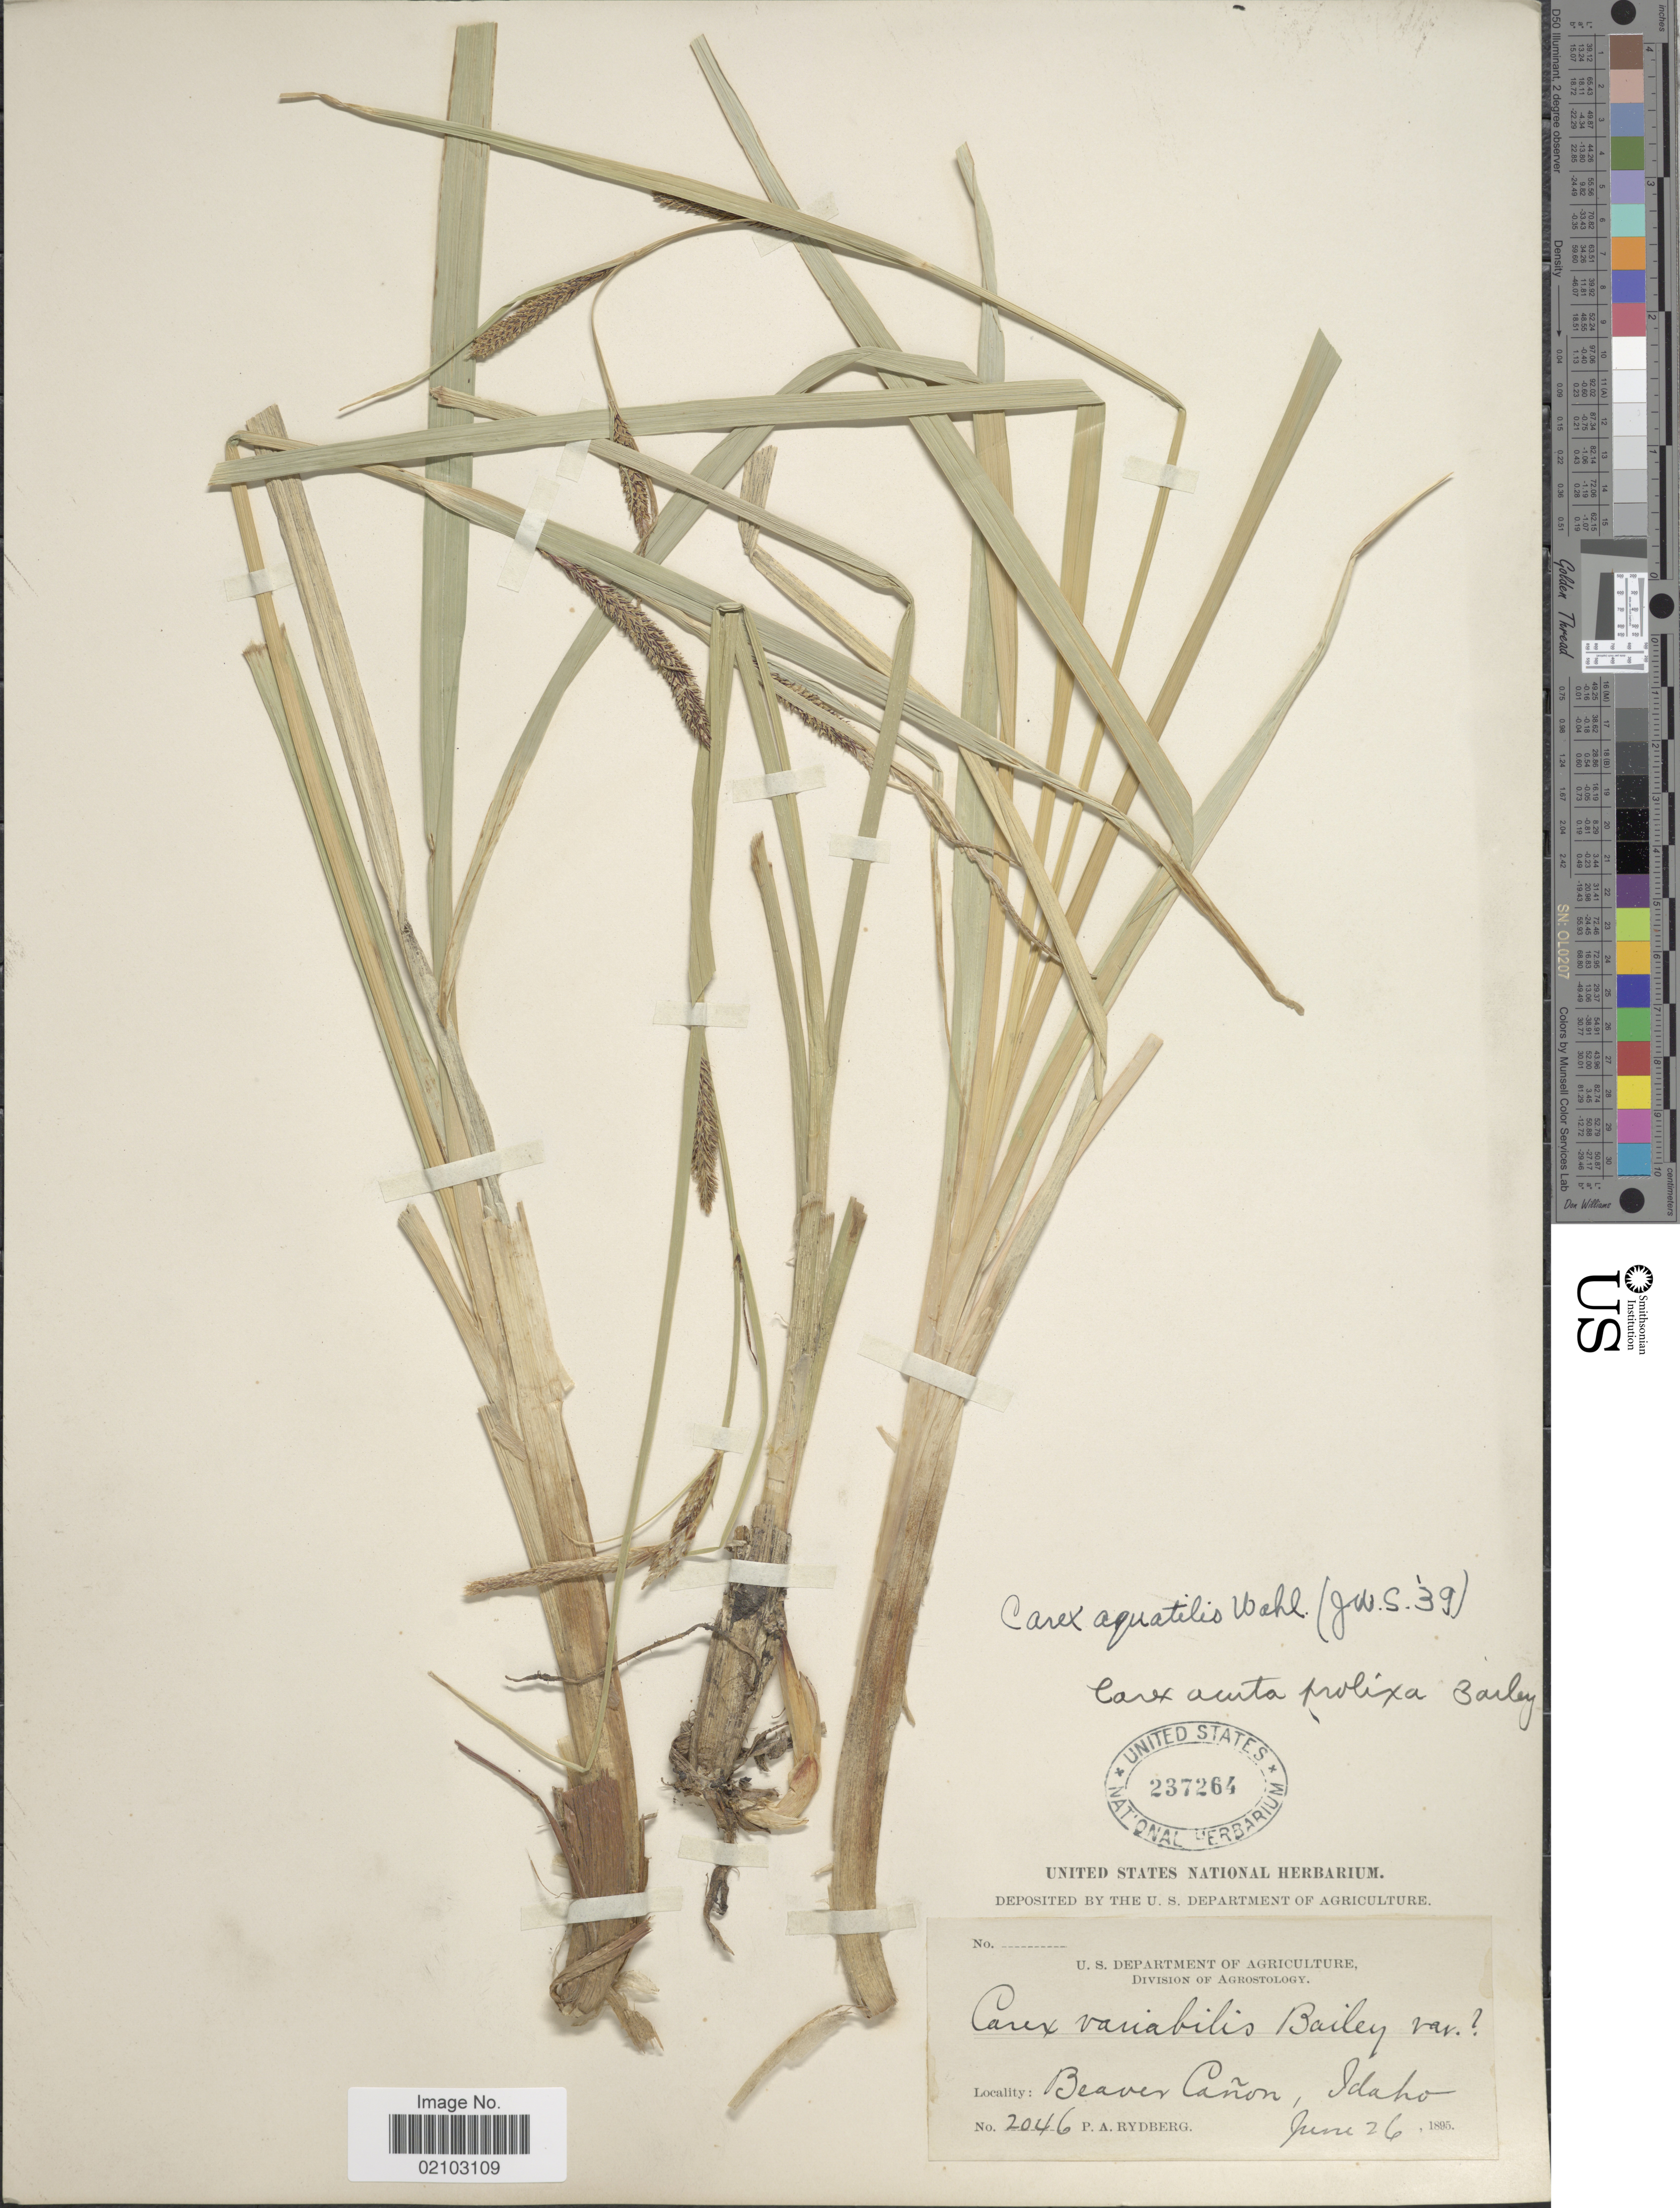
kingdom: Plantae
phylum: Tracheophyta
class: Liliopsida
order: Poales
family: Cyperaceae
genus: Carex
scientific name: Carex aquatilis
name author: Wahlenb.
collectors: P. A. Rydberg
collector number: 2046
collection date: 1895-06-26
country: United States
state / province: Idaho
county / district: Nez Perce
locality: Beaver Canon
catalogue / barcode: US 237264